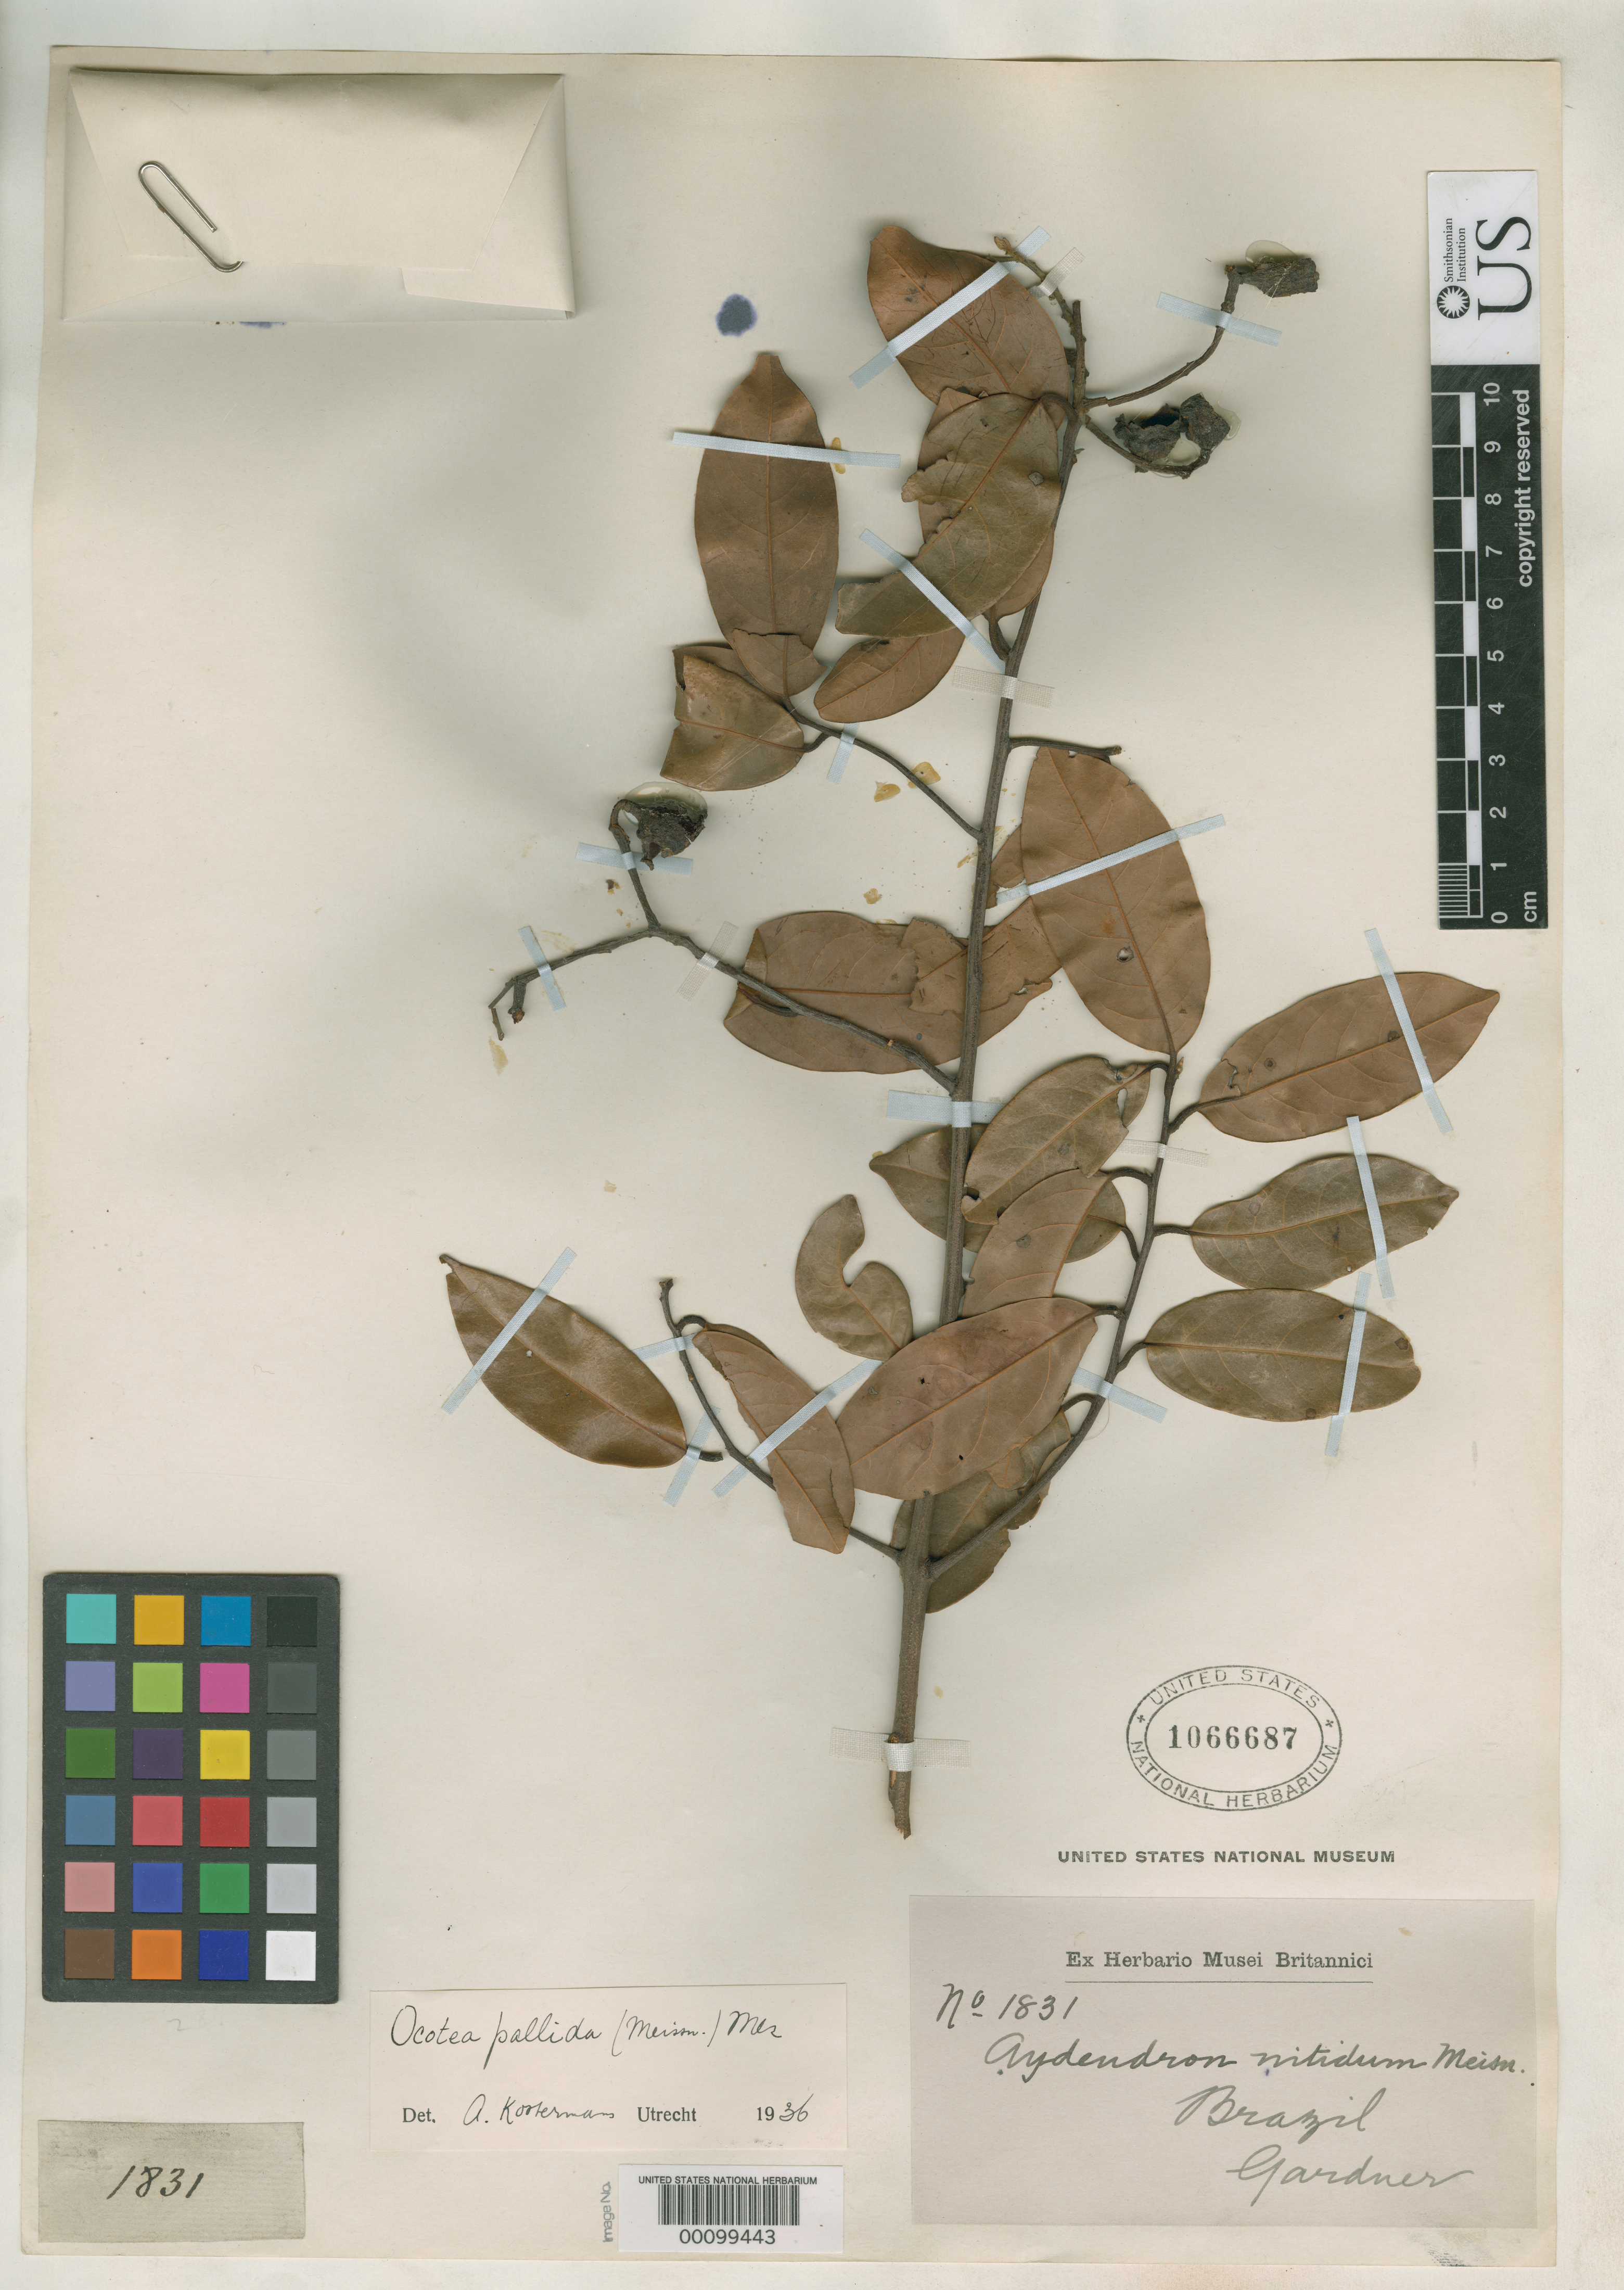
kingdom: Plantae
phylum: Tracheophyta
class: Magnoliopsida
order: Laurales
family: Lauraceae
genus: Aydendron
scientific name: Aydendron nitidum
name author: Meisn. in DC.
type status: Isotype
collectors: G. Gardner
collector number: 1831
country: Brazil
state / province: Ceará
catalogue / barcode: US 1066687